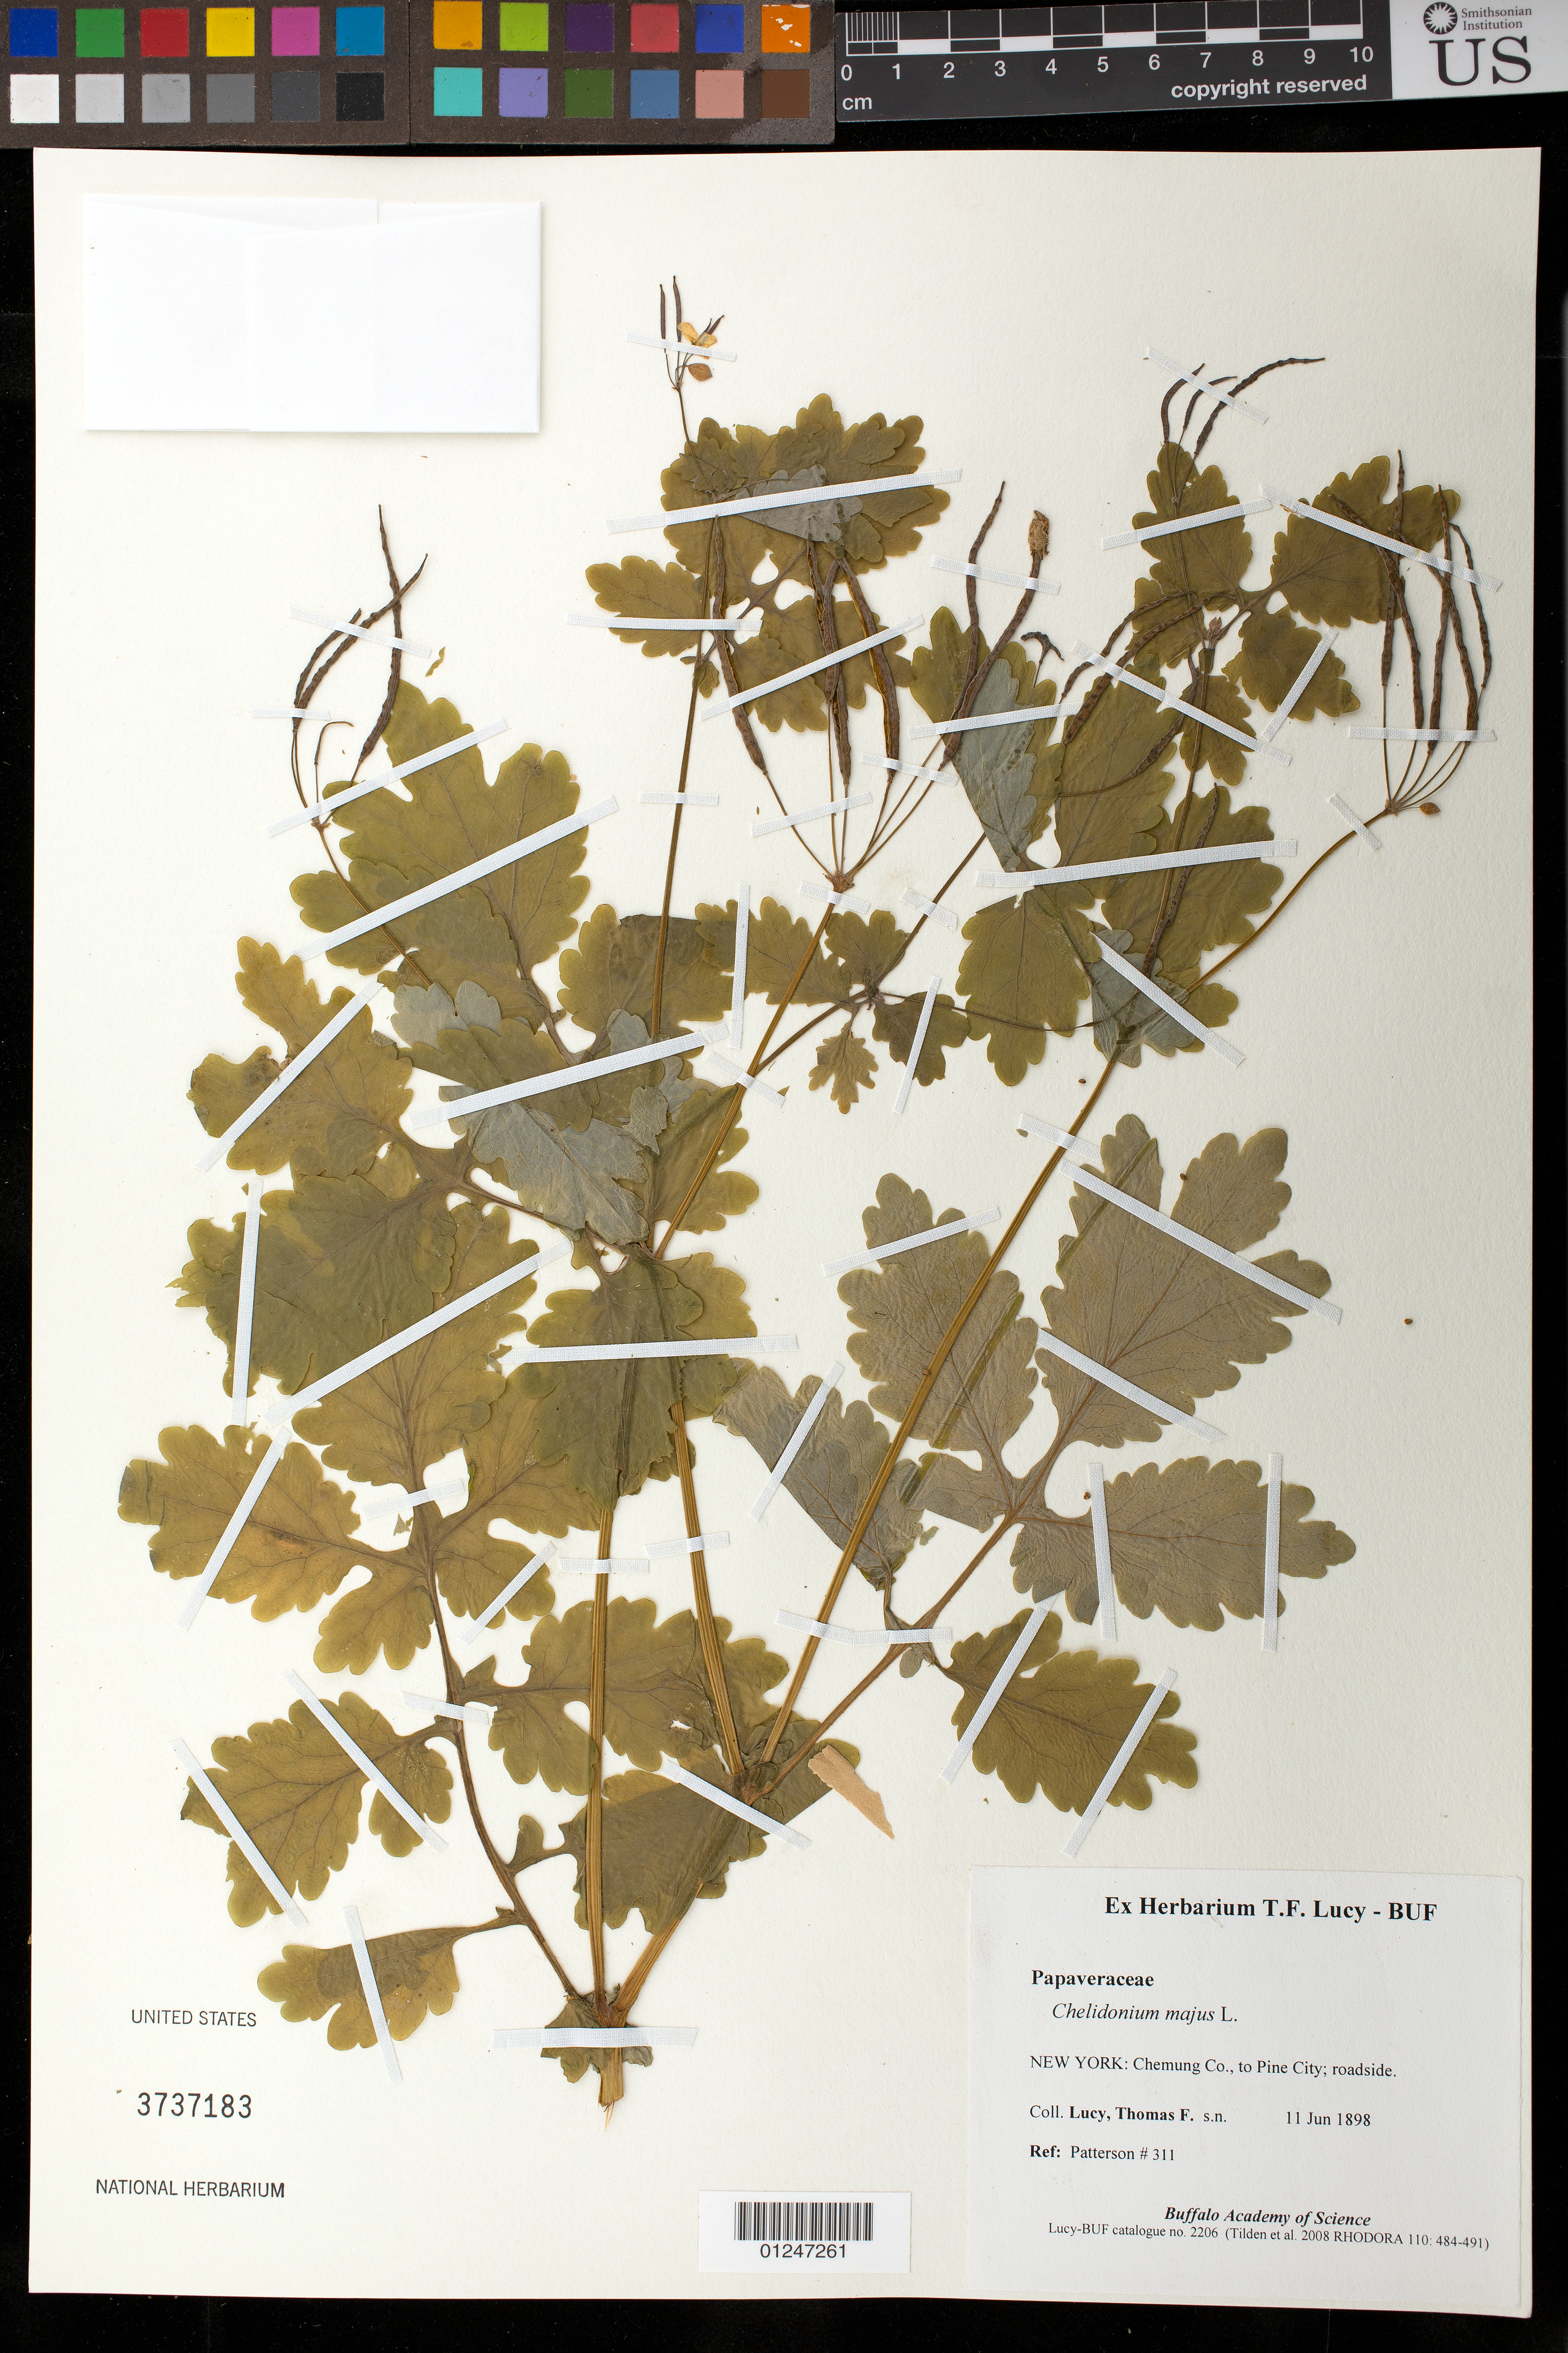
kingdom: Plantae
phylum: Tracheophyta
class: Magnoliopsida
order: Ranunculales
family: Papaveraceae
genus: Chelidonium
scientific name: Chelidonium majus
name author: L.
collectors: T. Lucy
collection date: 1898-06-11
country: United States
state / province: New York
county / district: Chemung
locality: to Pine City; roadside.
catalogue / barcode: US 3737183